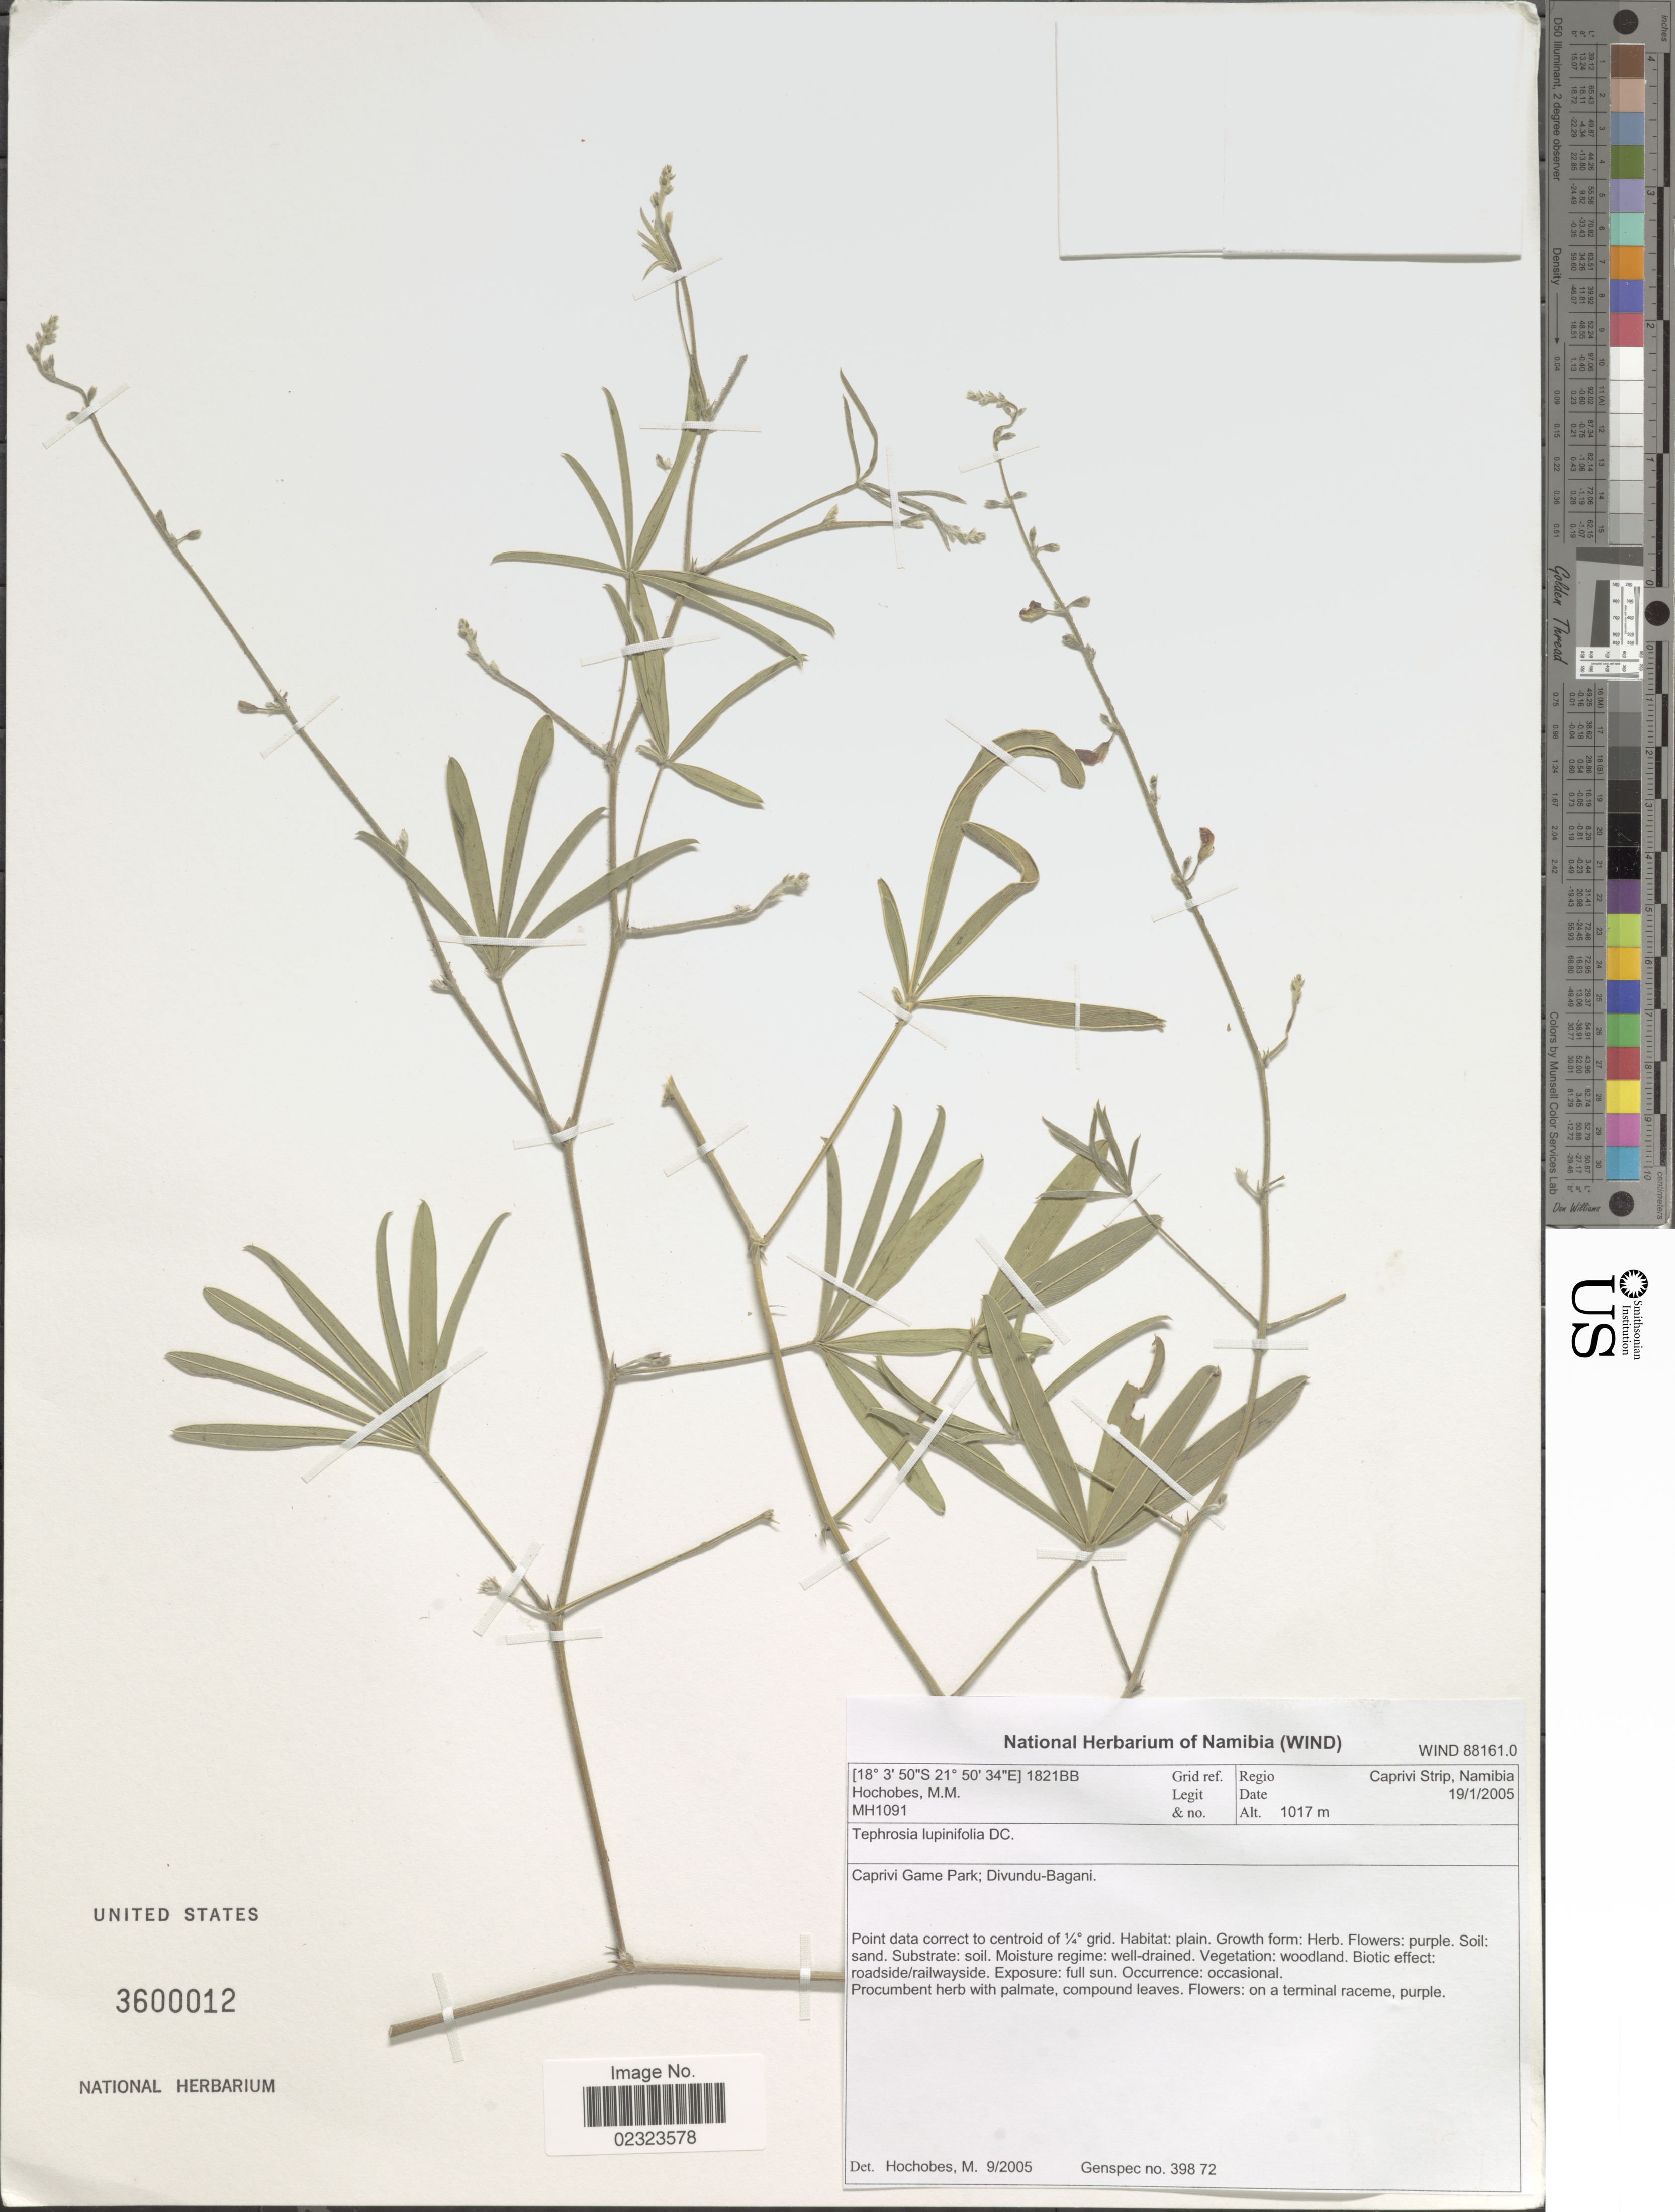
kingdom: Plantae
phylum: Tracheophyta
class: Magnoliopsida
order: Fabales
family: Fabaceae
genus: Tephrosia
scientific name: Tephrosia lupinifolia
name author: DC.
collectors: M. Hochobes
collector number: MH1091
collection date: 2005-01-19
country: Namibia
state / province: Caprivi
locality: Caprivi Strip, Caprivi Game Park; Divundu-Bagani.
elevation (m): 1017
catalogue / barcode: US 3600012